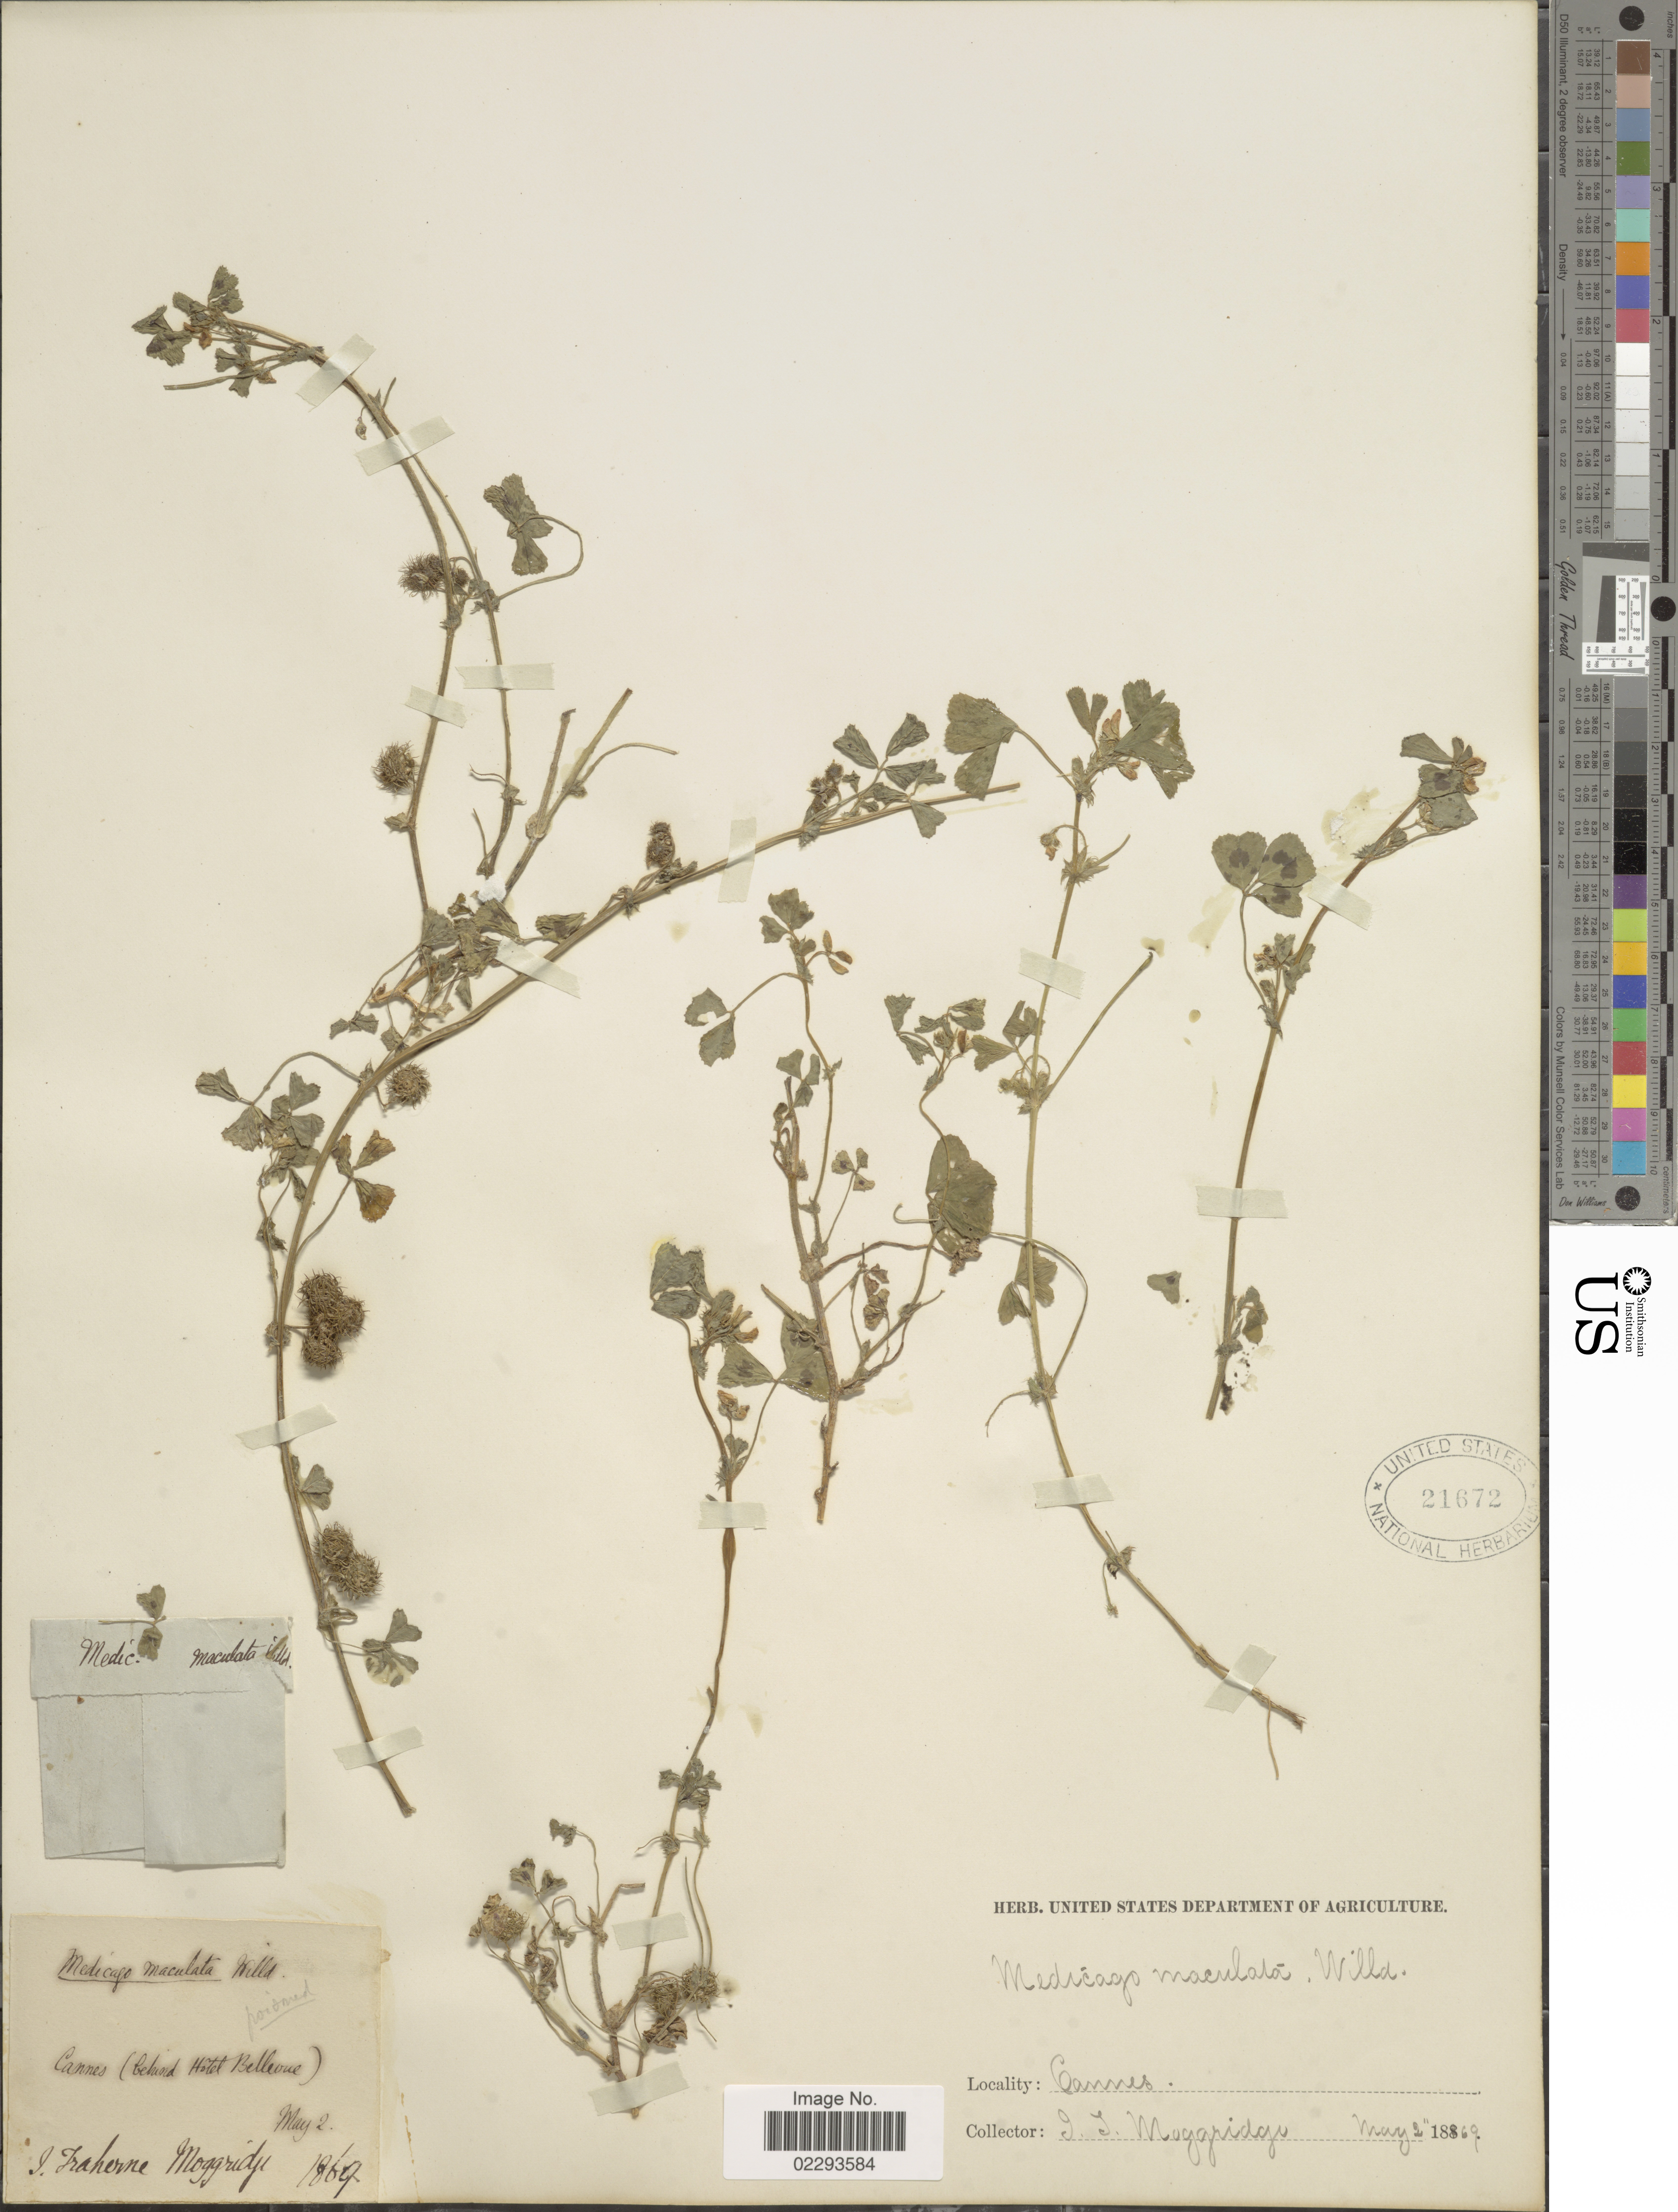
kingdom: Plantae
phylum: Tracheophyta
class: Magnoliopsida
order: Fabales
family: Fabaceae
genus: Medicago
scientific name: Medicago maculata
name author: Hook. & Arn.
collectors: J. T. Moggridge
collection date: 1869-05-02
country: France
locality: Cannes (behind Hotel Belleoue) [interpreted]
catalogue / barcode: US 21672